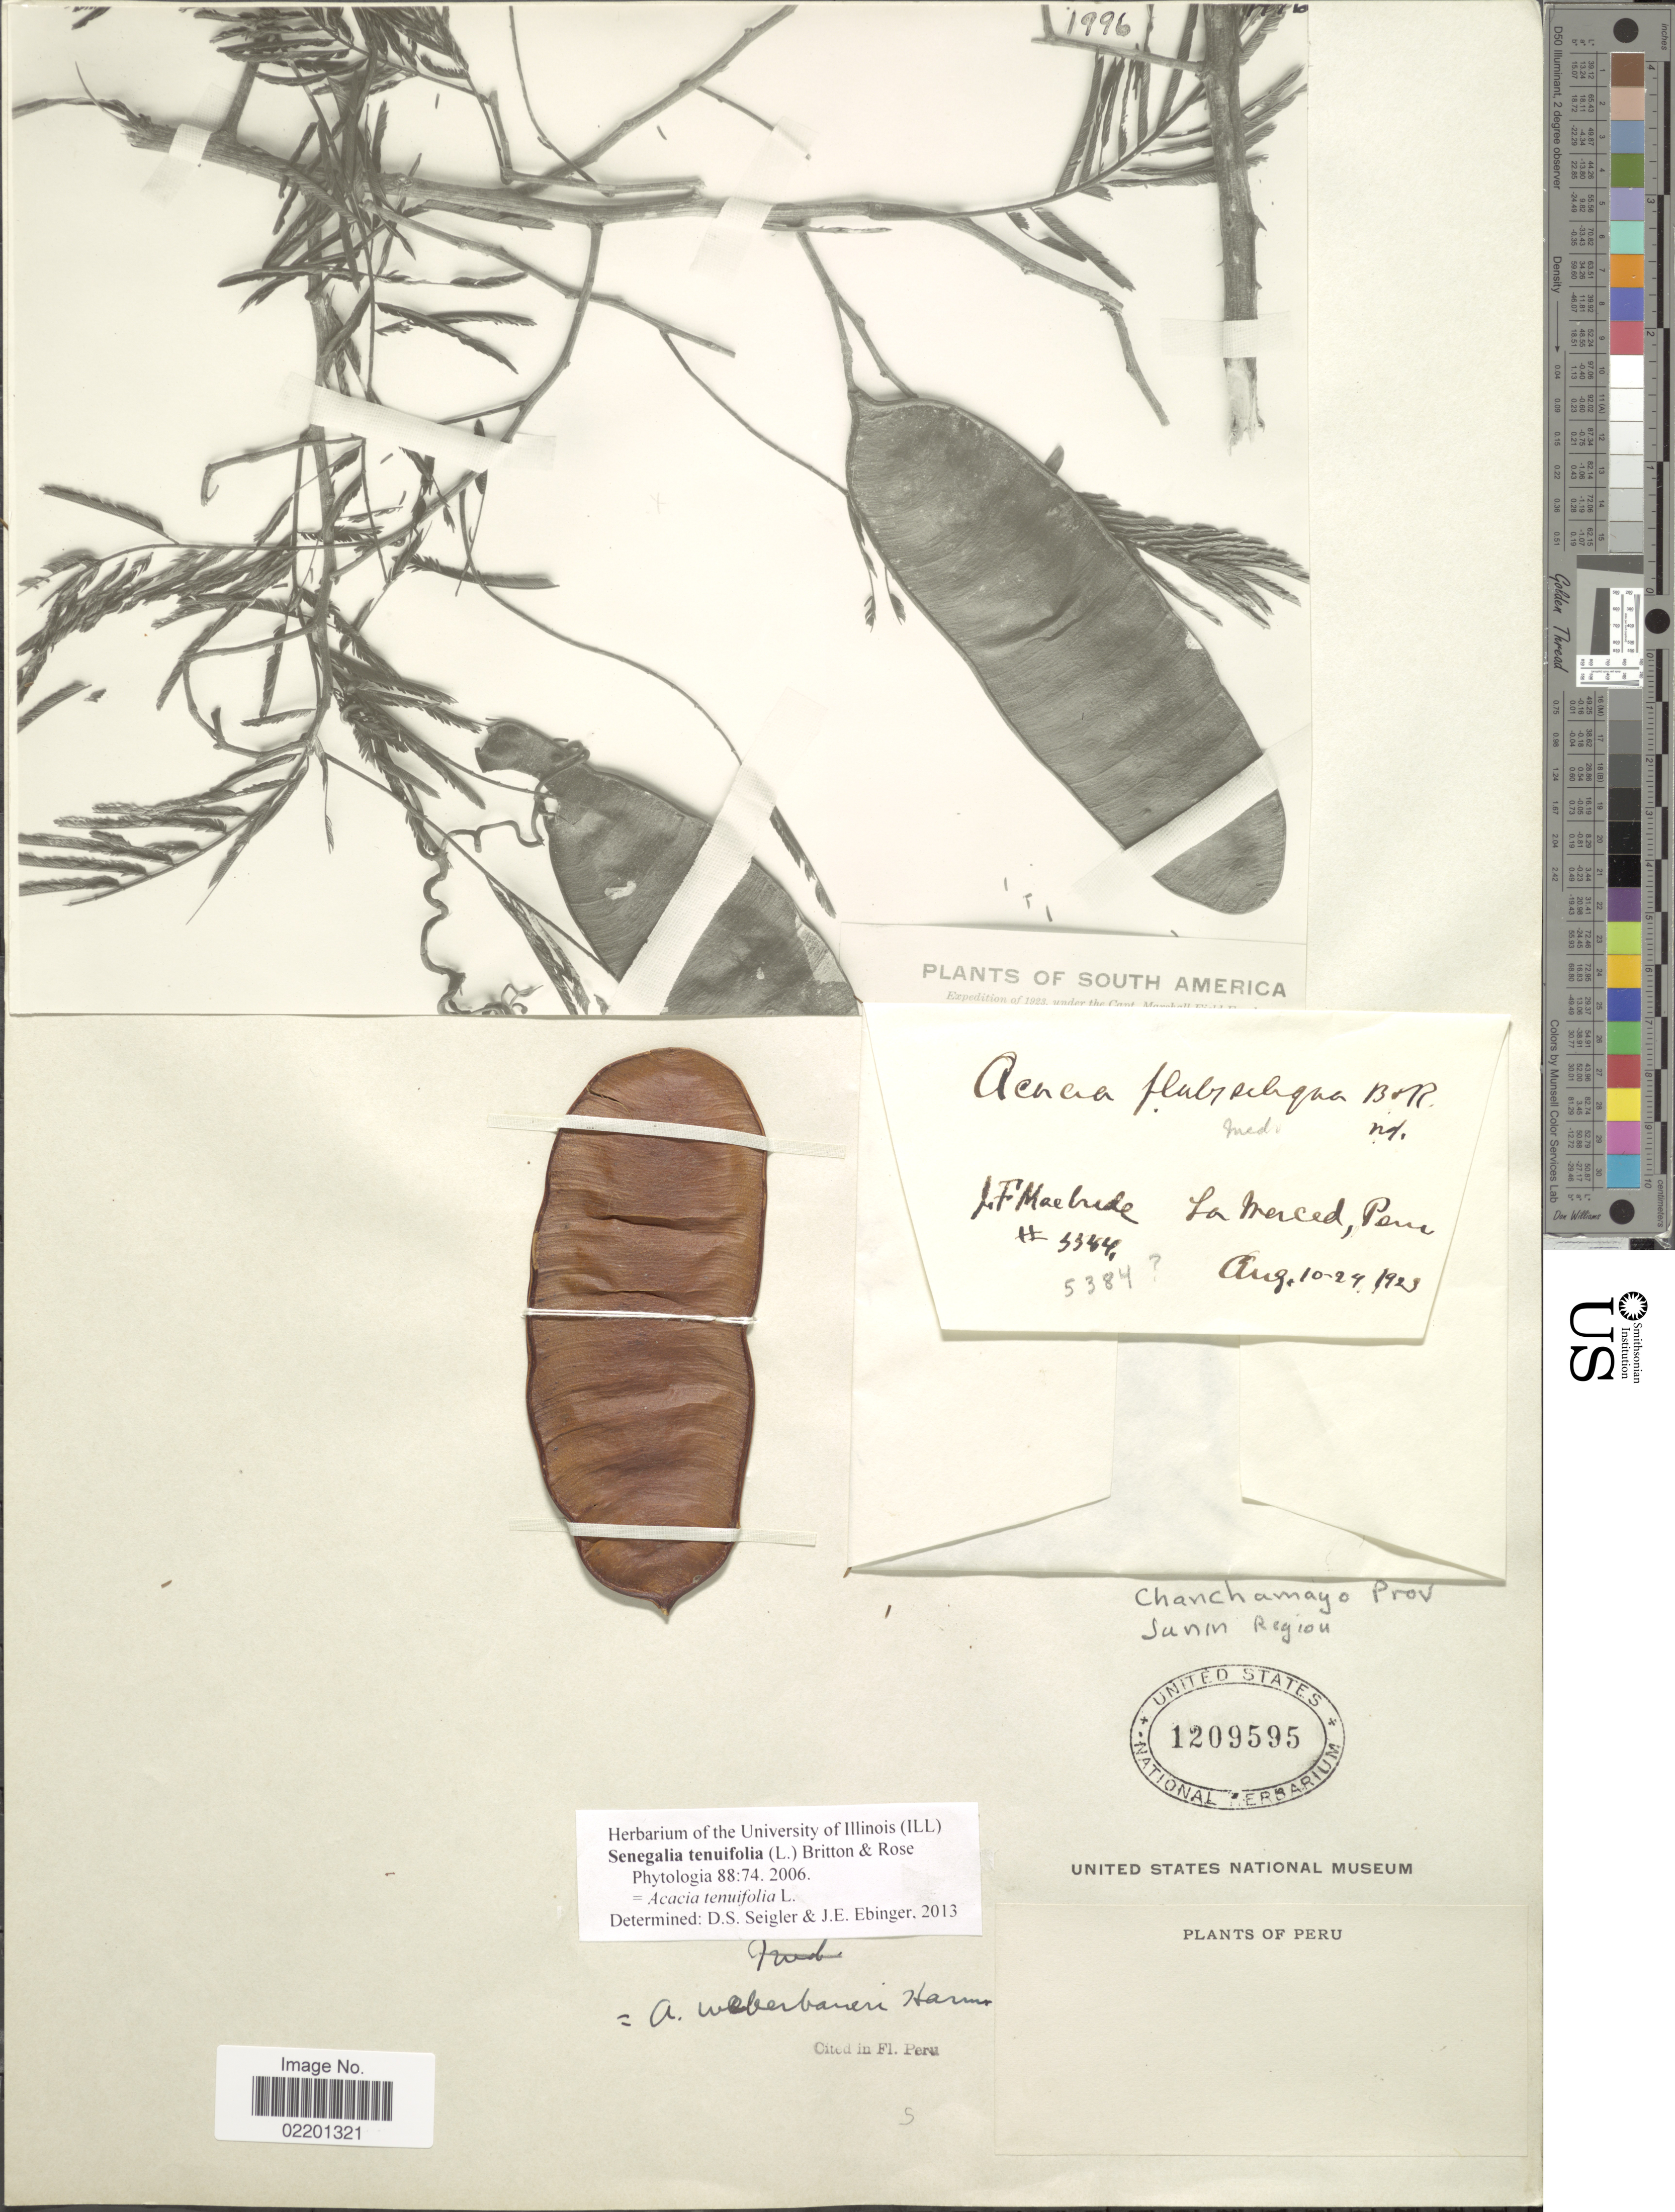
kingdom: Plantae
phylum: Tracheophyta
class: Magnoliopsida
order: Fabales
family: Fabaceae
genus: Senegalia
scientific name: Senegalia tenuifolia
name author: (L.) Britton & Rose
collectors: J. F. Macbride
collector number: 3344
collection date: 1923-08-10/1923-08-24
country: Peru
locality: La Merced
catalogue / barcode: US 1209595